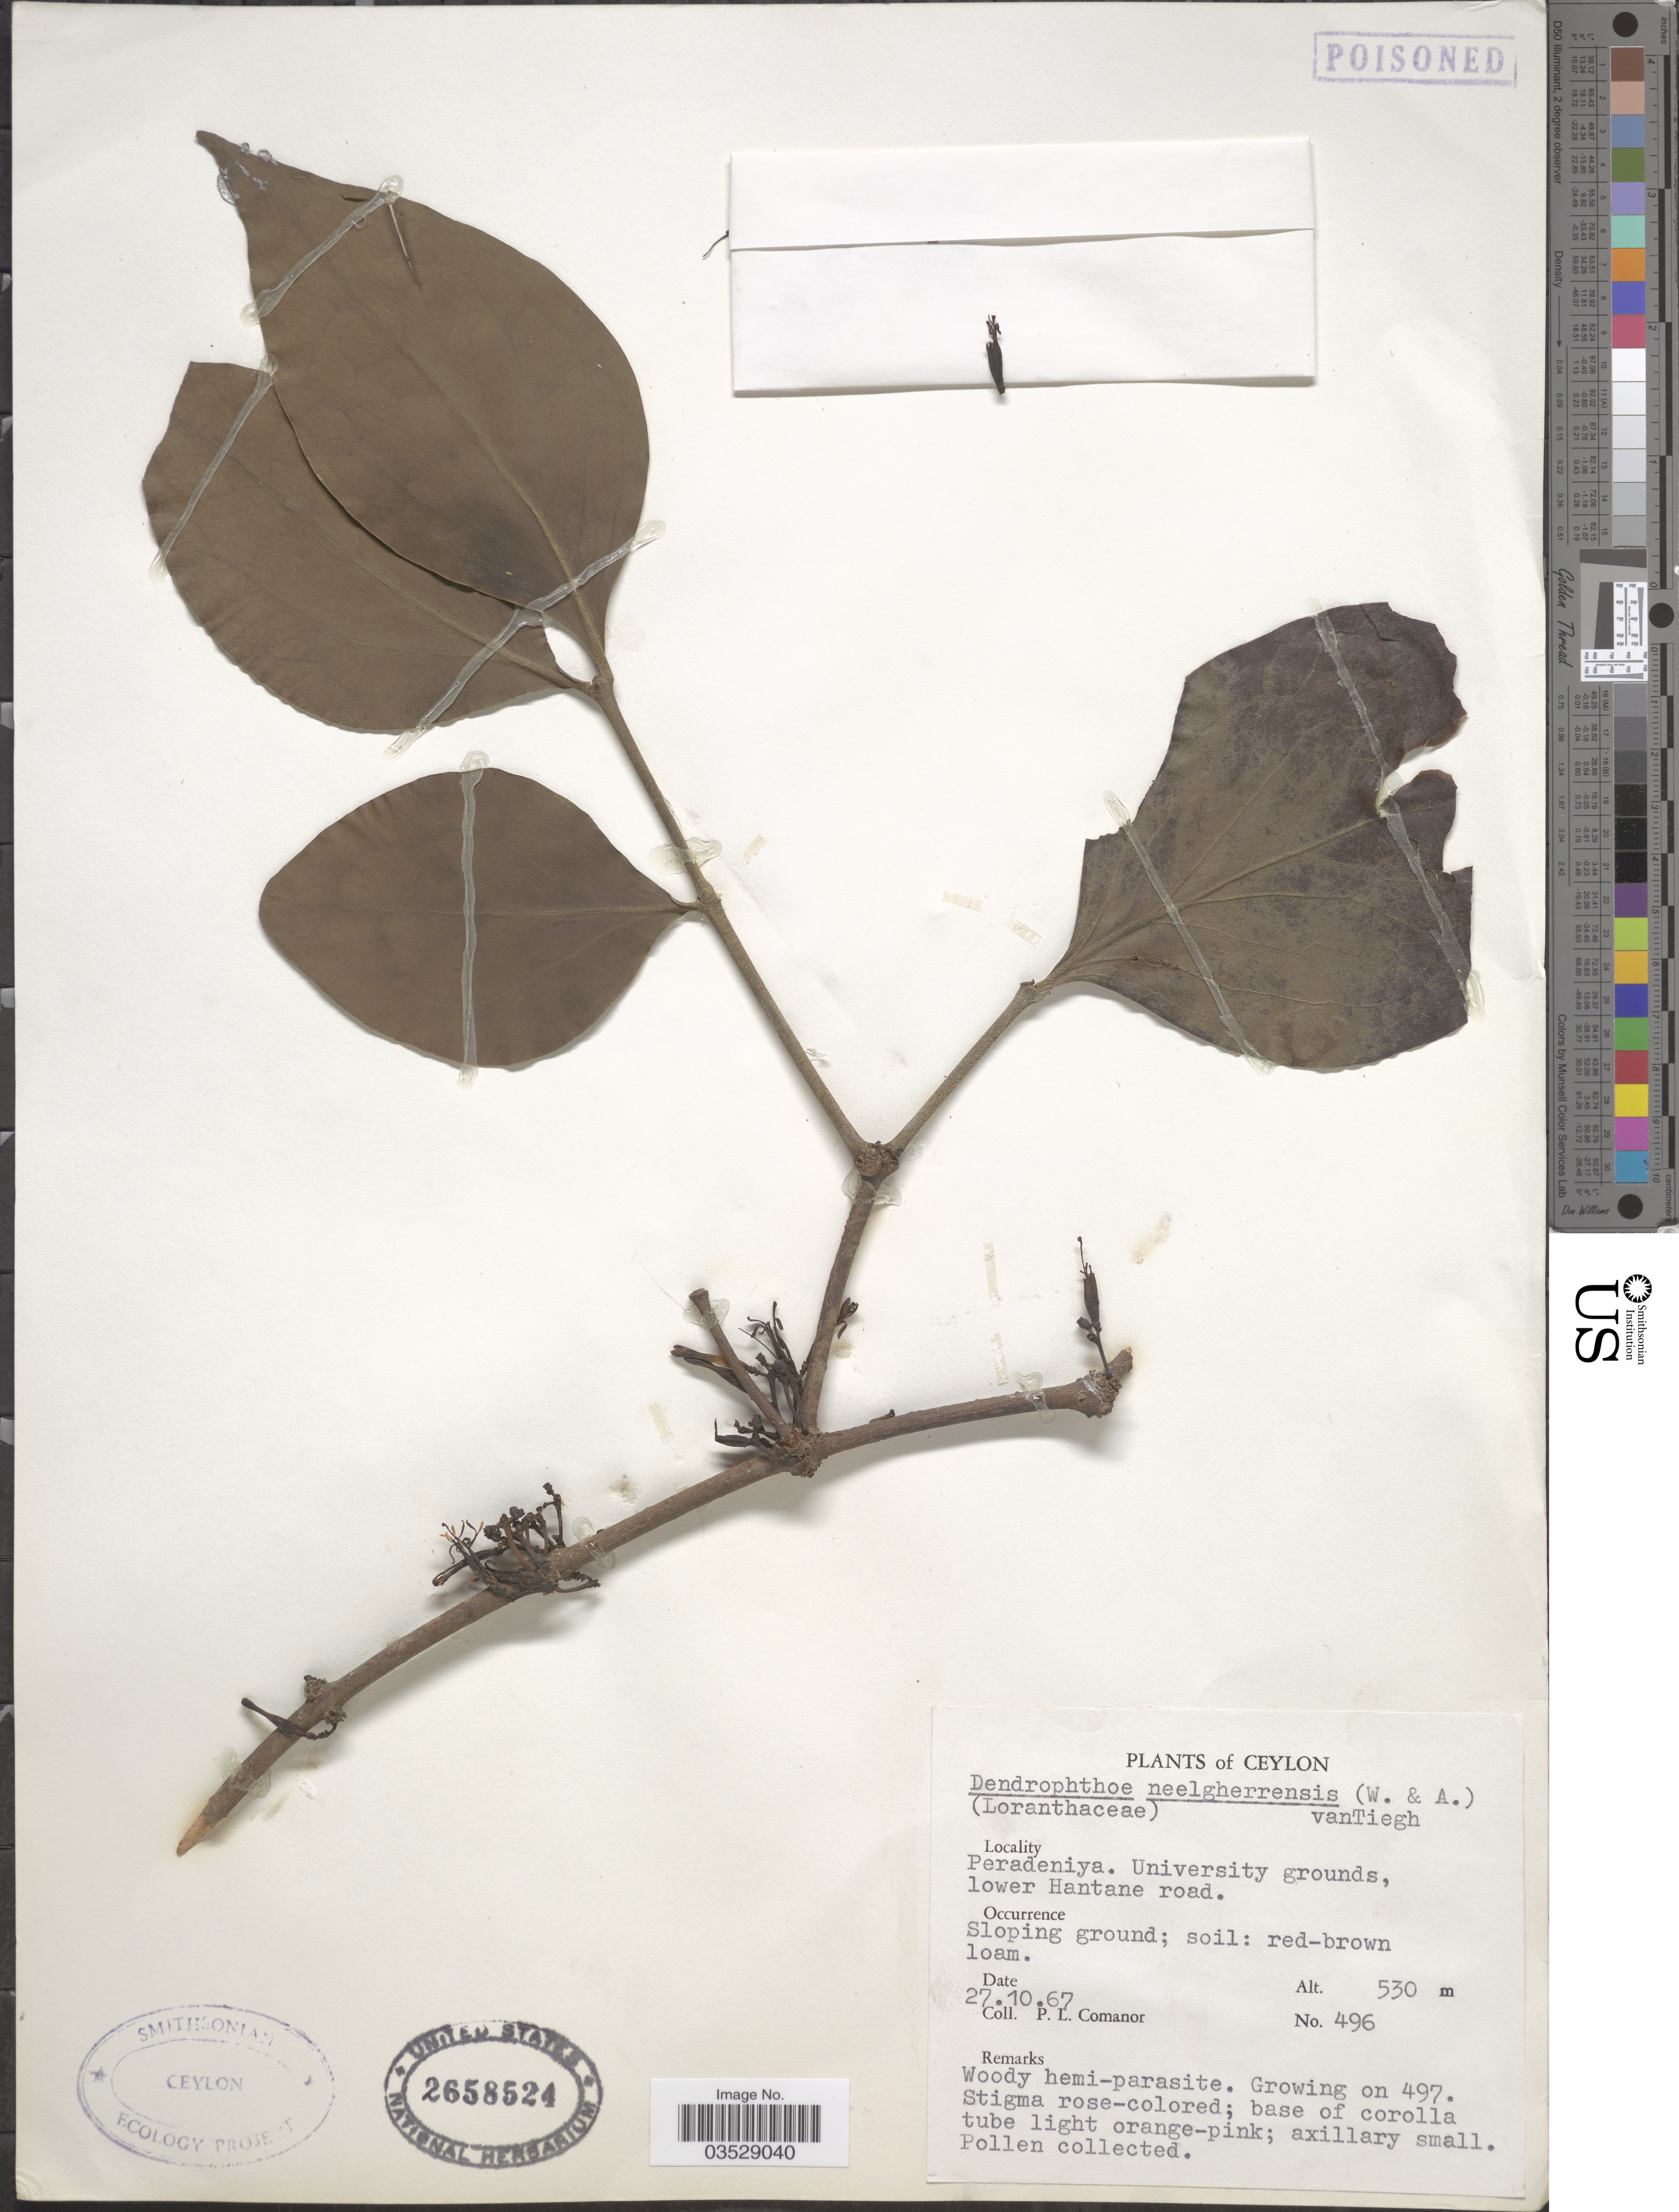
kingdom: Plantae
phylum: Tracheophyta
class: Magnoliopsida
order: Santalales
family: Loranthaceae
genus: Dendrophthoe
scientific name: Dendrophthoe trigona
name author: (Wight & Arn.) Danser ex Santapau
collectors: P. Comanor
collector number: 496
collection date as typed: Transcribed d/m/y: 27/10/67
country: Sri Lanka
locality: Ceylon. Peradeniya. University grounds, lower Hantane road.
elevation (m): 530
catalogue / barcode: US 2658524